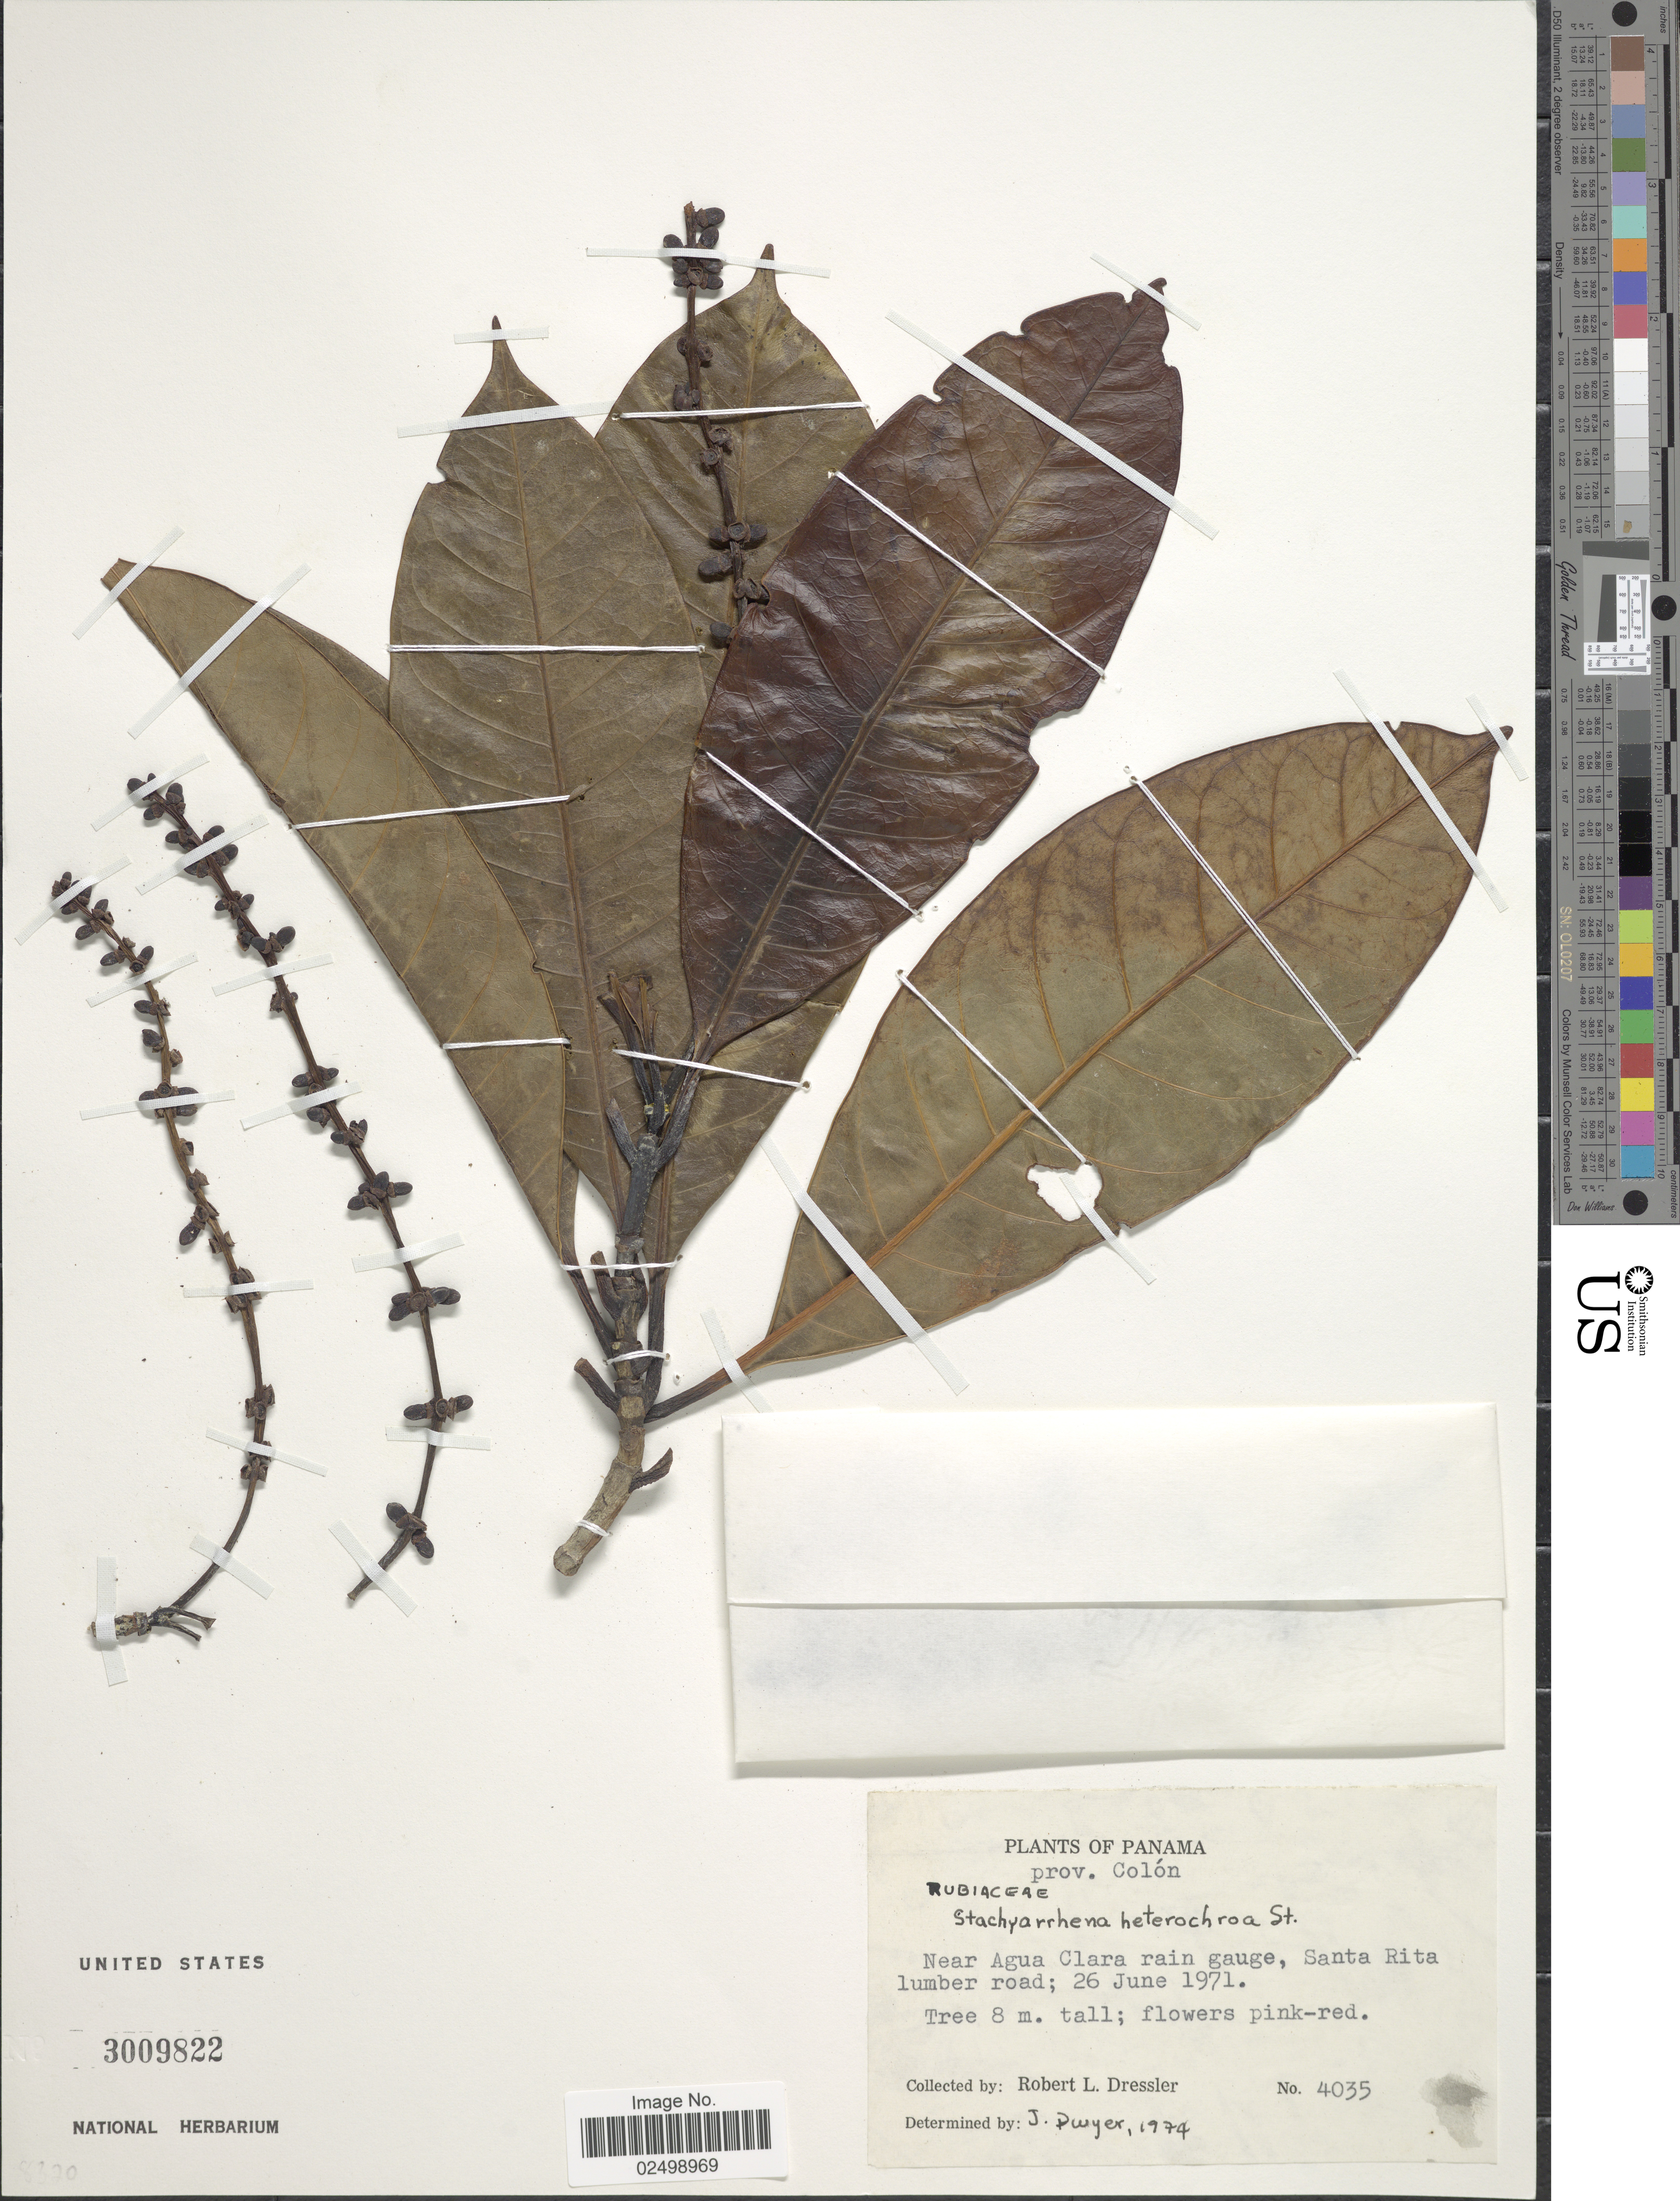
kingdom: Plantae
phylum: Tracheophyta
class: Magnoliopsida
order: Gentianales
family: Rubiaceae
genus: Stachyarrhena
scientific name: Stachyarrhena heterochroa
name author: Standl.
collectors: R. Dressler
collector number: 4035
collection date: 1971-06-26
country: Panama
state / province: Colón / Panamá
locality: Prov. Colón. Near Agua Clara rain gauge, Santa Rita lumber road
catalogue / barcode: US 3009822